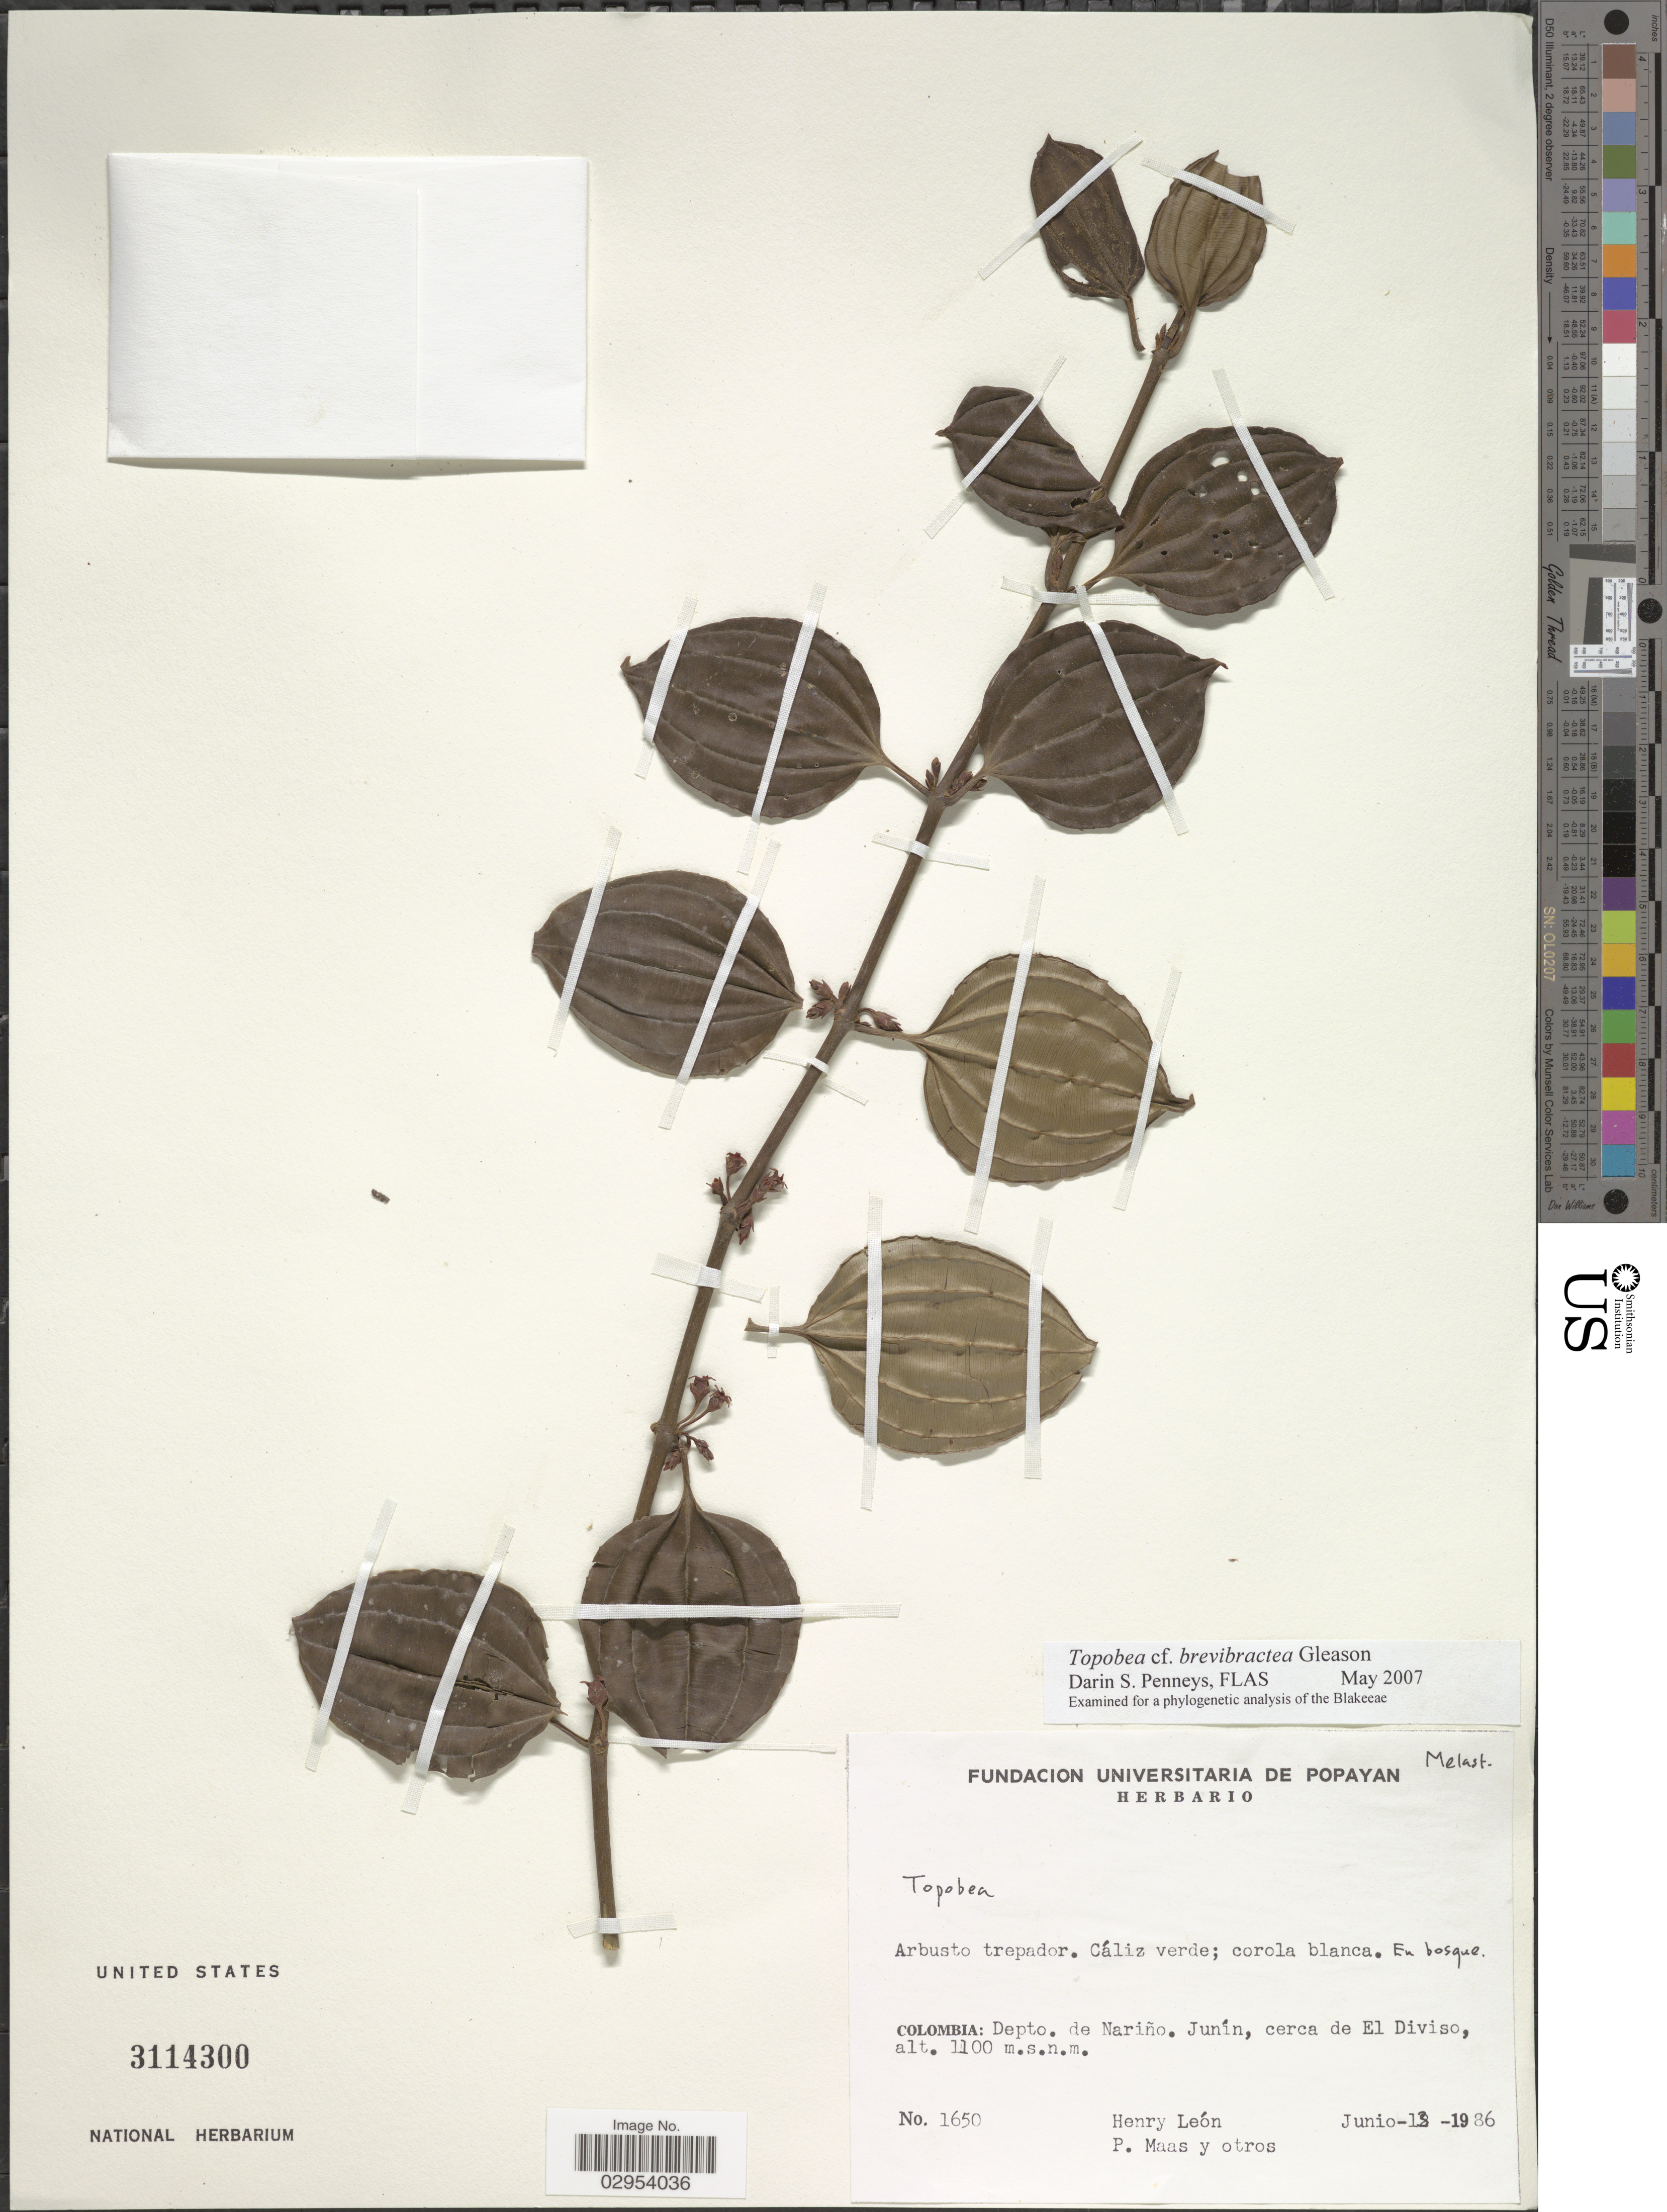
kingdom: Plantae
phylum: Tracheophyta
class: Magnoliopsida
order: Myrtales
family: Melastomataceae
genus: Topobea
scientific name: Topobea brevibractea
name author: Gleason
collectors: Henry Leon, P. Maas & et al.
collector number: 1650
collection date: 1986-06-13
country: Colombia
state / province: Nariño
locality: Depto. de Nariño, Junín, cerca de El Diviso.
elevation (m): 1100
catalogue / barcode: US 3114300